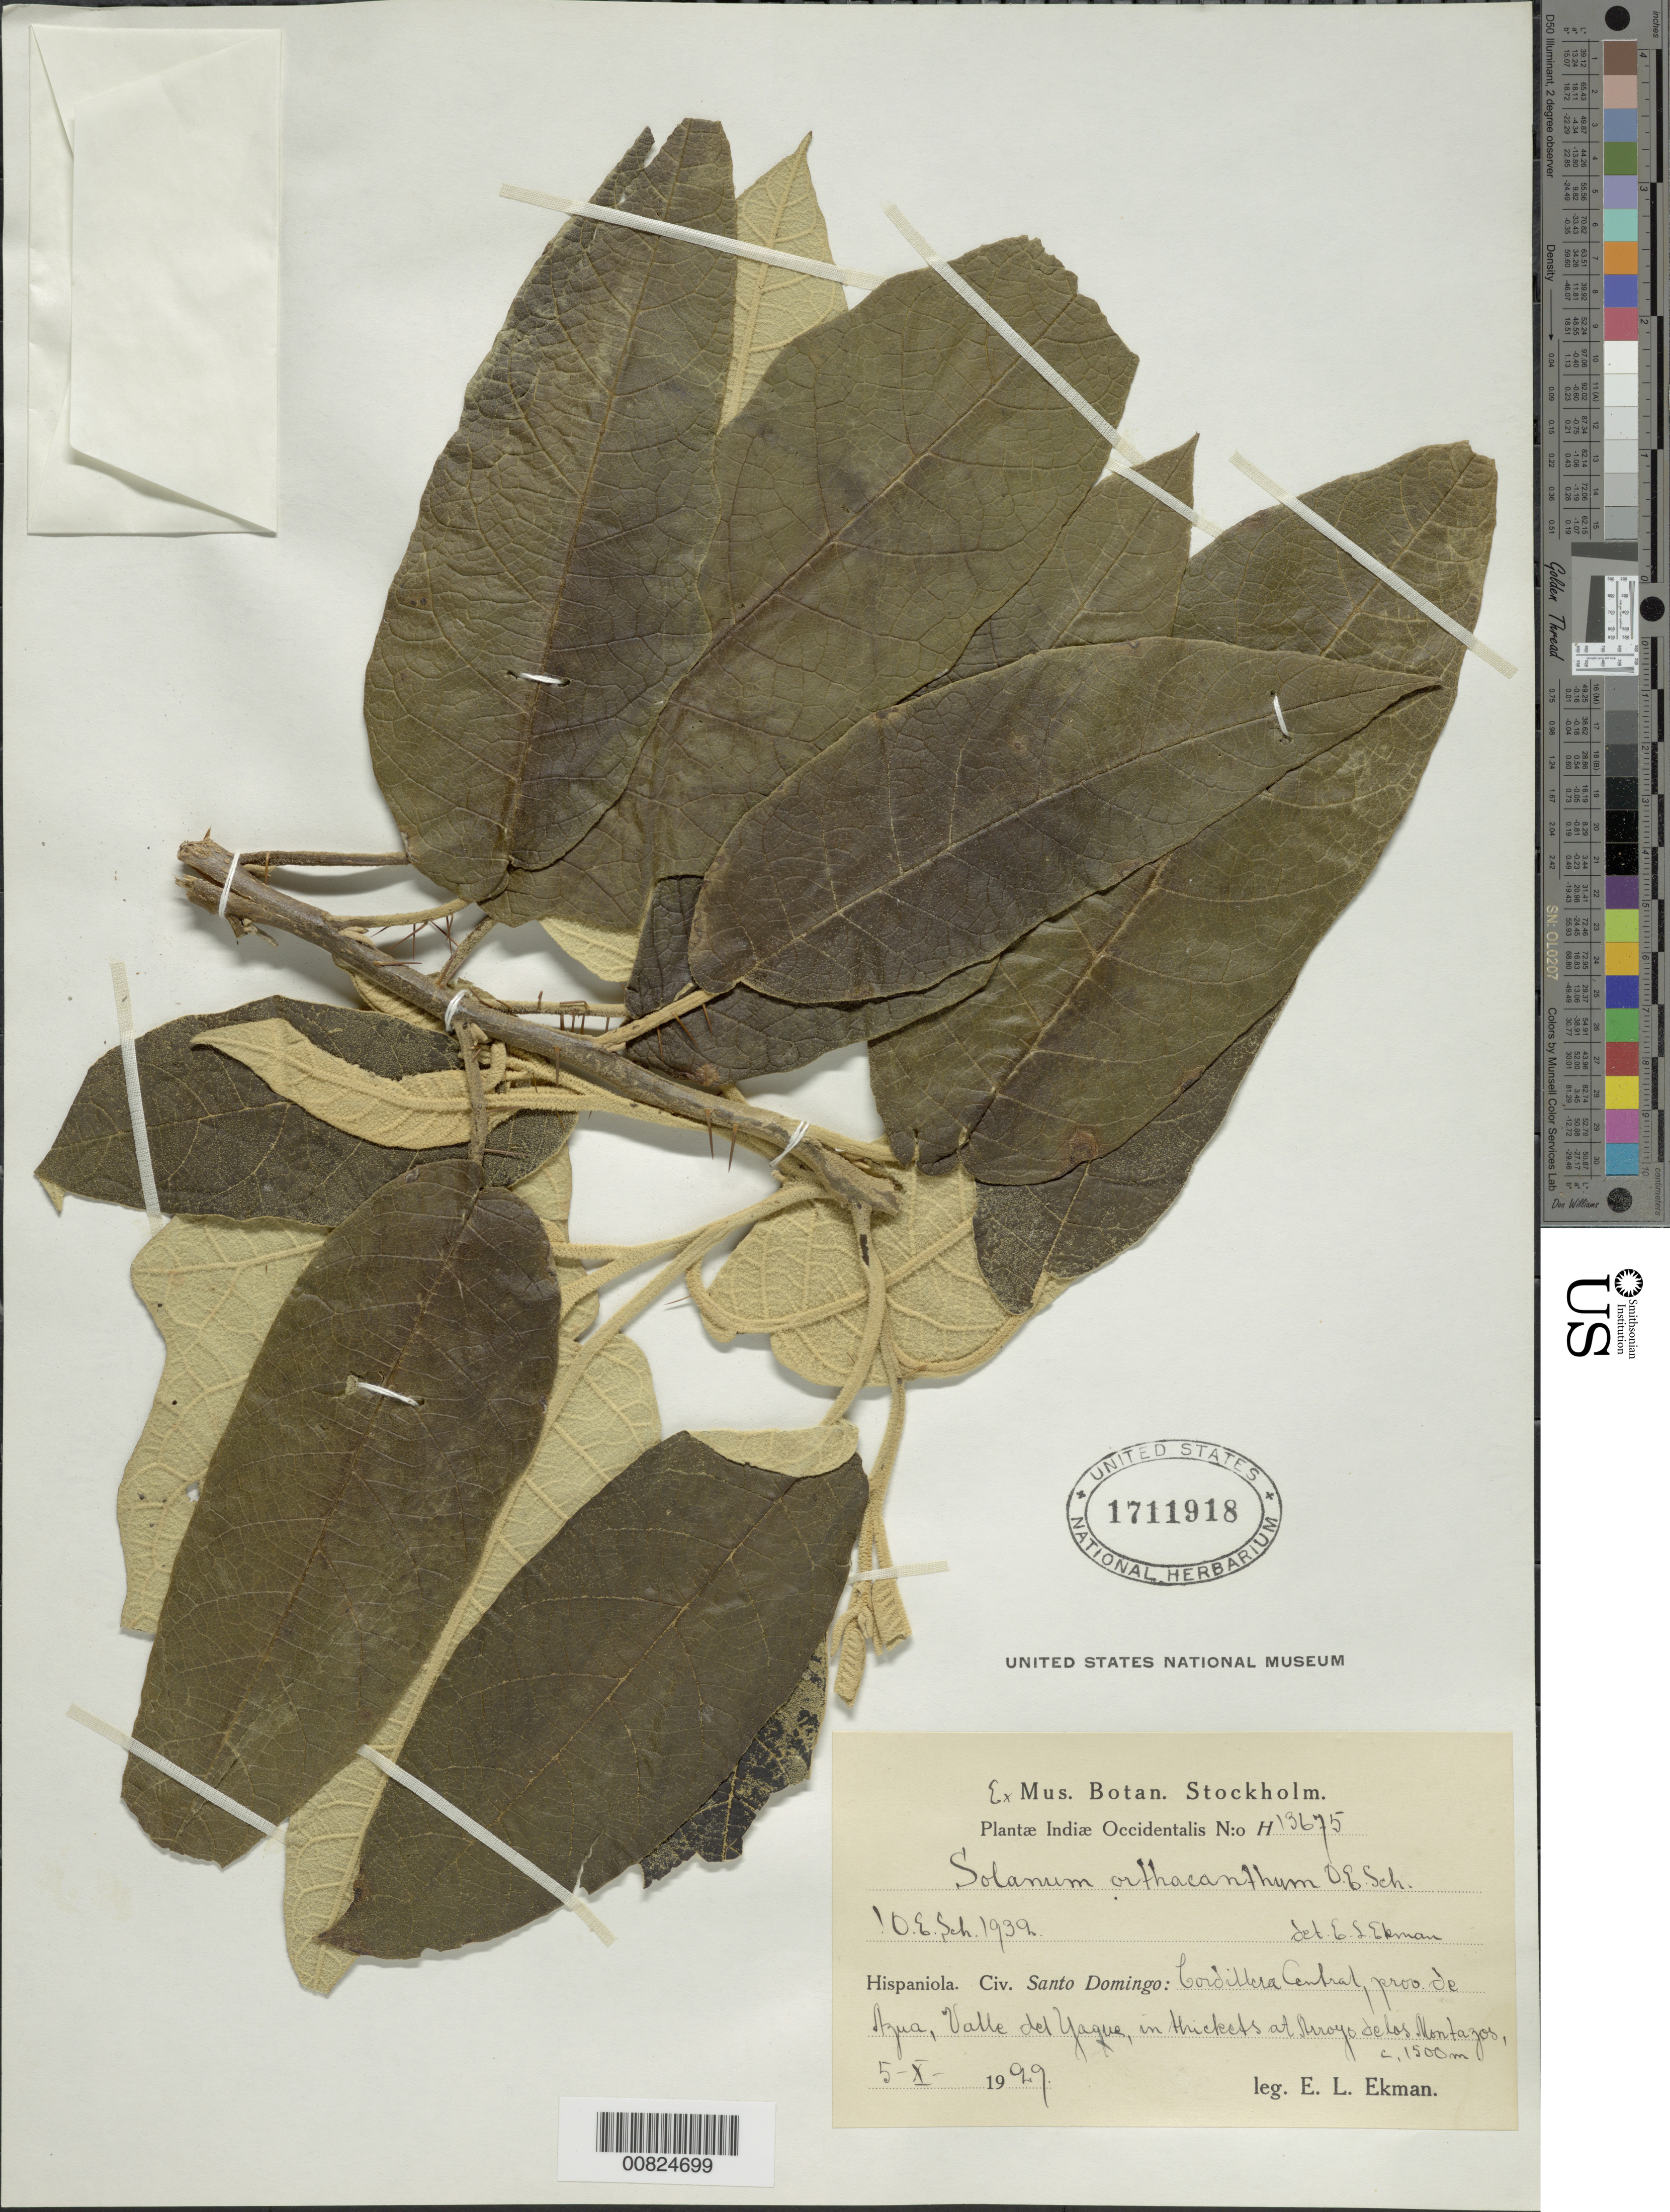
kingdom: Plantae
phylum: Tracheophyta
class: Magnoliopsida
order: Solanales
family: Solanaceae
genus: Solanum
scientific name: Solanum orthacanthum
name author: O.E. Schulz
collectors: E. L. Ekman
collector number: H 13675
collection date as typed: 05 Oct 1929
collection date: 1929-10-05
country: Dominican Republic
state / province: Azua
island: Hispaniola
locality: Cordillera Central, Valle del Yaque, at Arroyo de las Montazos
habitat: In thickets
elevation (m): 1500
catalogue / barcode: US 1711918